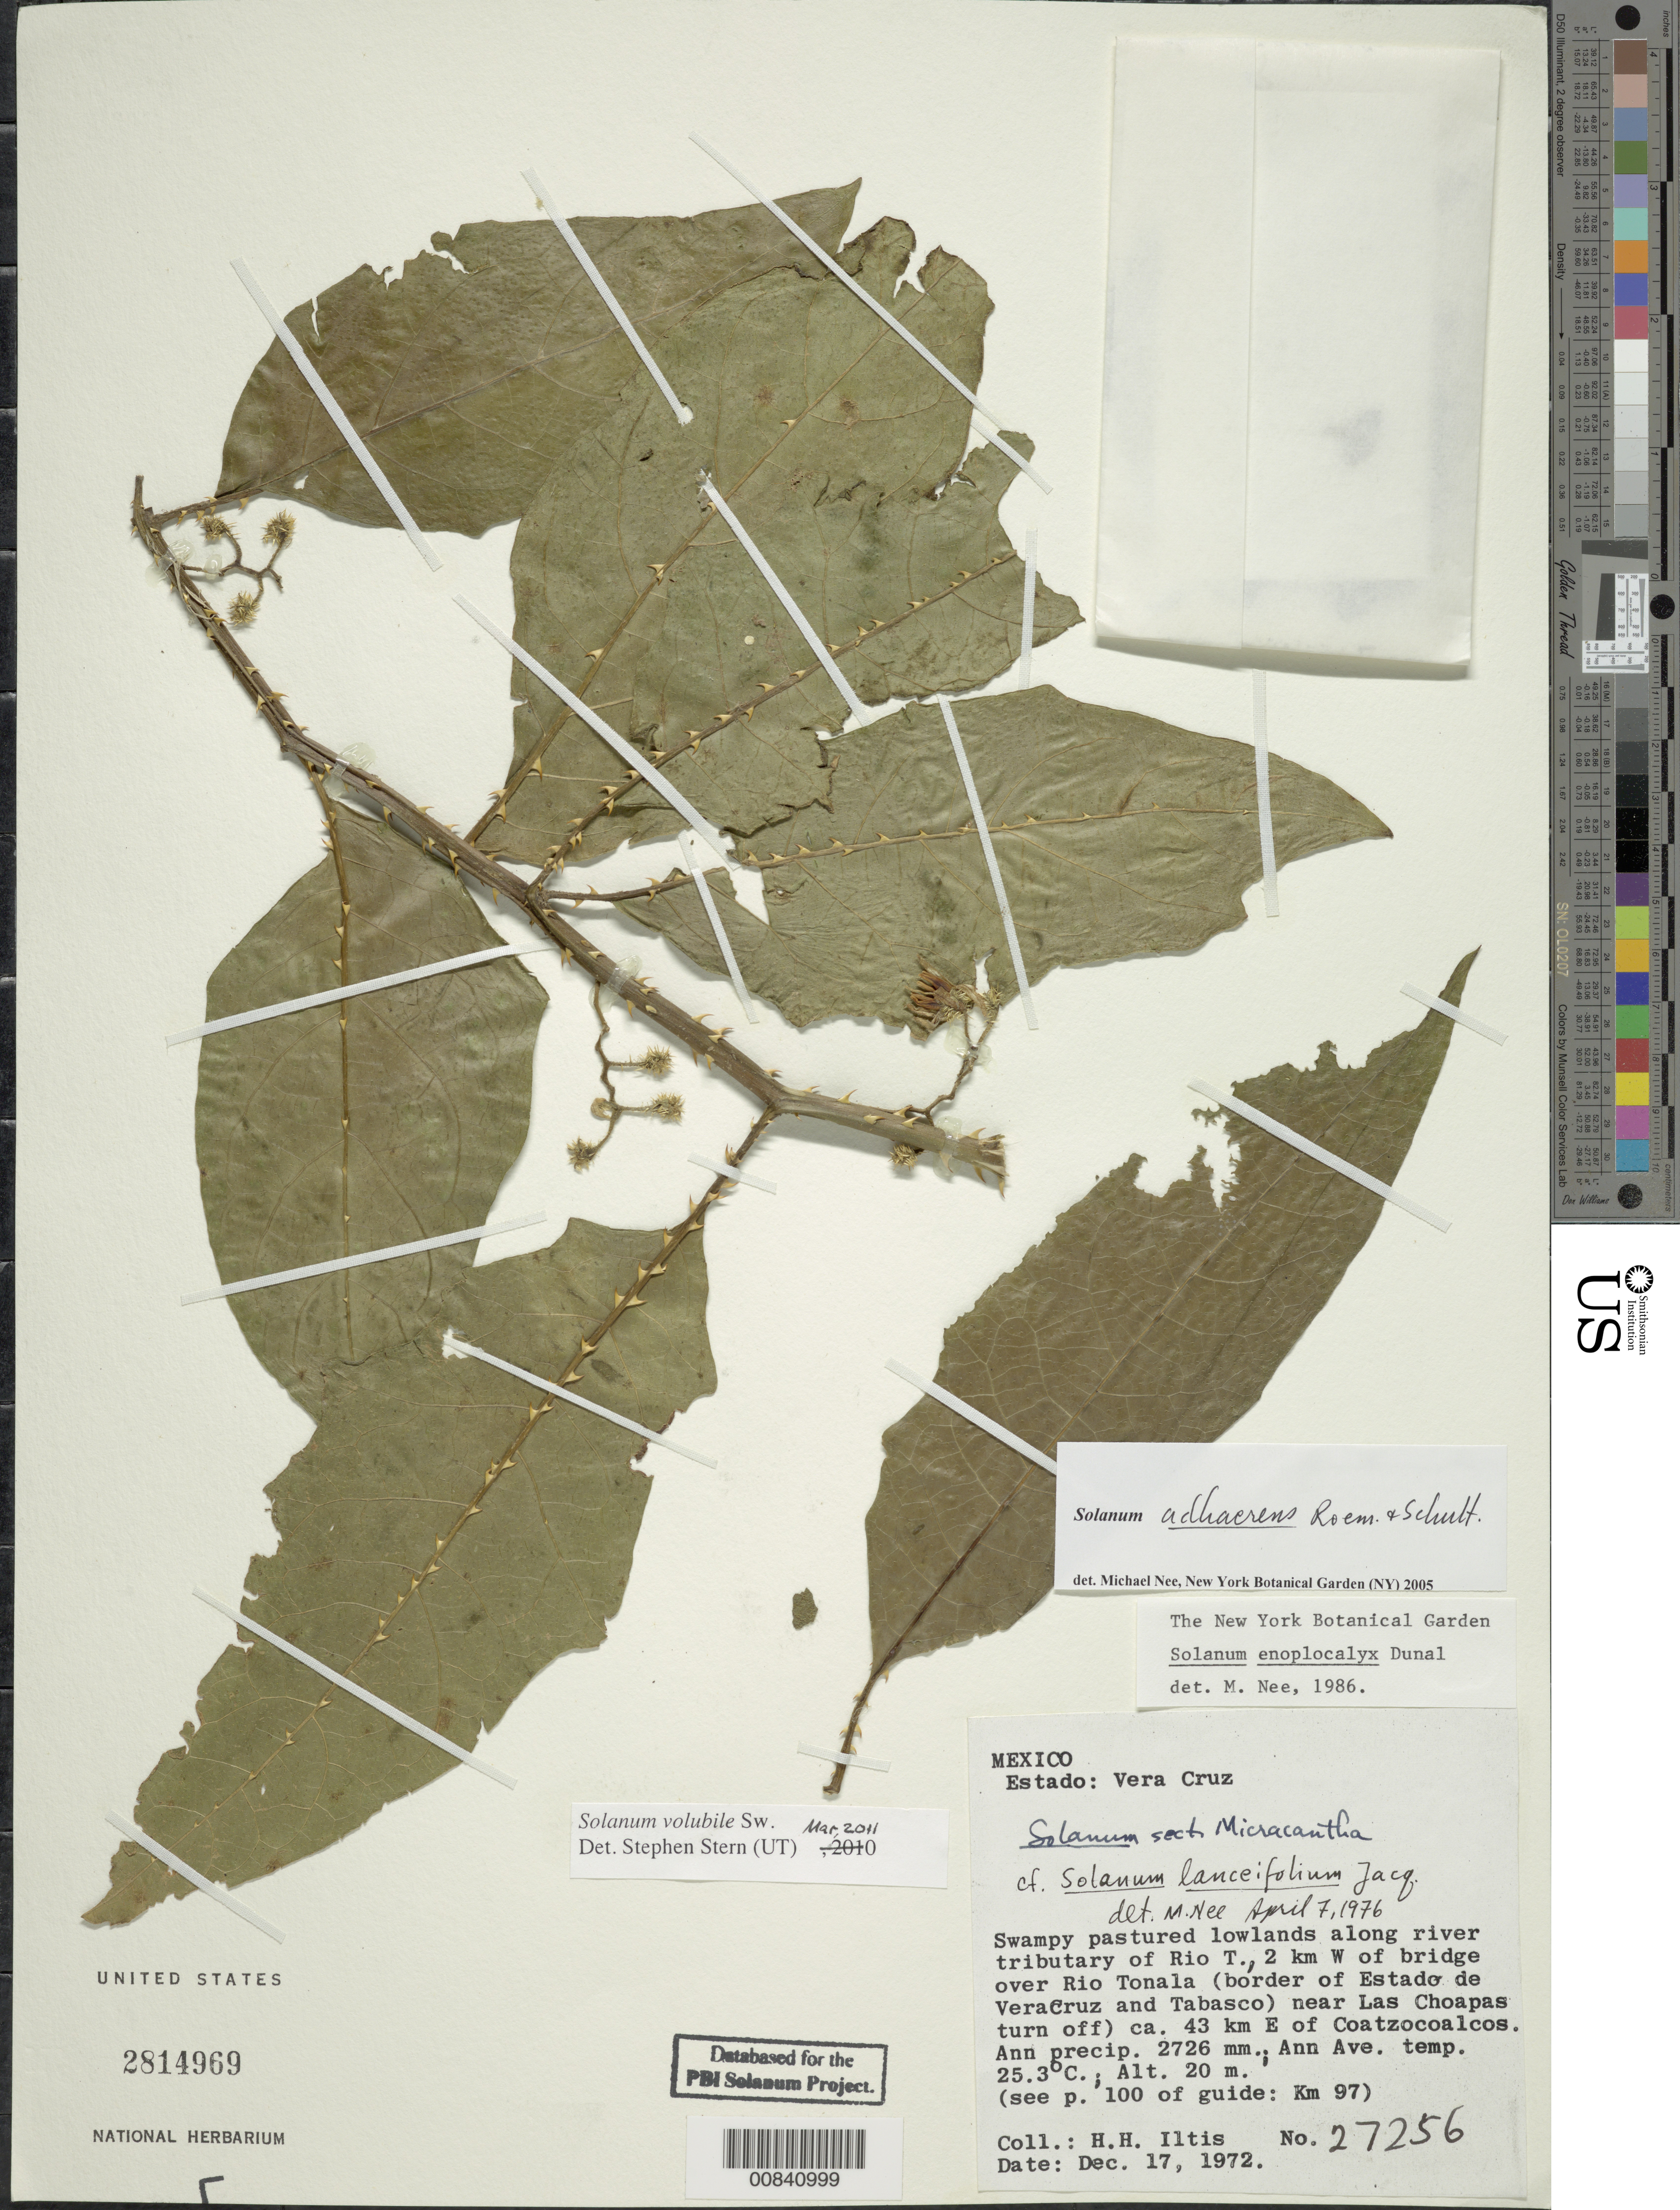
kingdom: Plantae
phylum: Tracheophyta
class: Magnoliopsida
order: Solanales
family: Solanaceae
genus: Solanum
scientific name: Solanum adhaerens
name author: Roem. & Schult.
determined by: Nee, Michael H.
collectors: H. H. Iltis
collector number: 27256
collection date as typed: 17 Dec 1972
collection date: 1972-12-17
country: Mexico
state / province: Veracruz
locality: Along river tributary of Rio T., 2 km W of bridge over Rio Tonala (border of Estado de VeraCrez and Tabasco) near Las Choapas turn off) ca. 43 km E of Coatzocoalcos.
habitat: Swampy pastured lowlands.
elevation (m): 20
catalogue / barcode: US 2814969